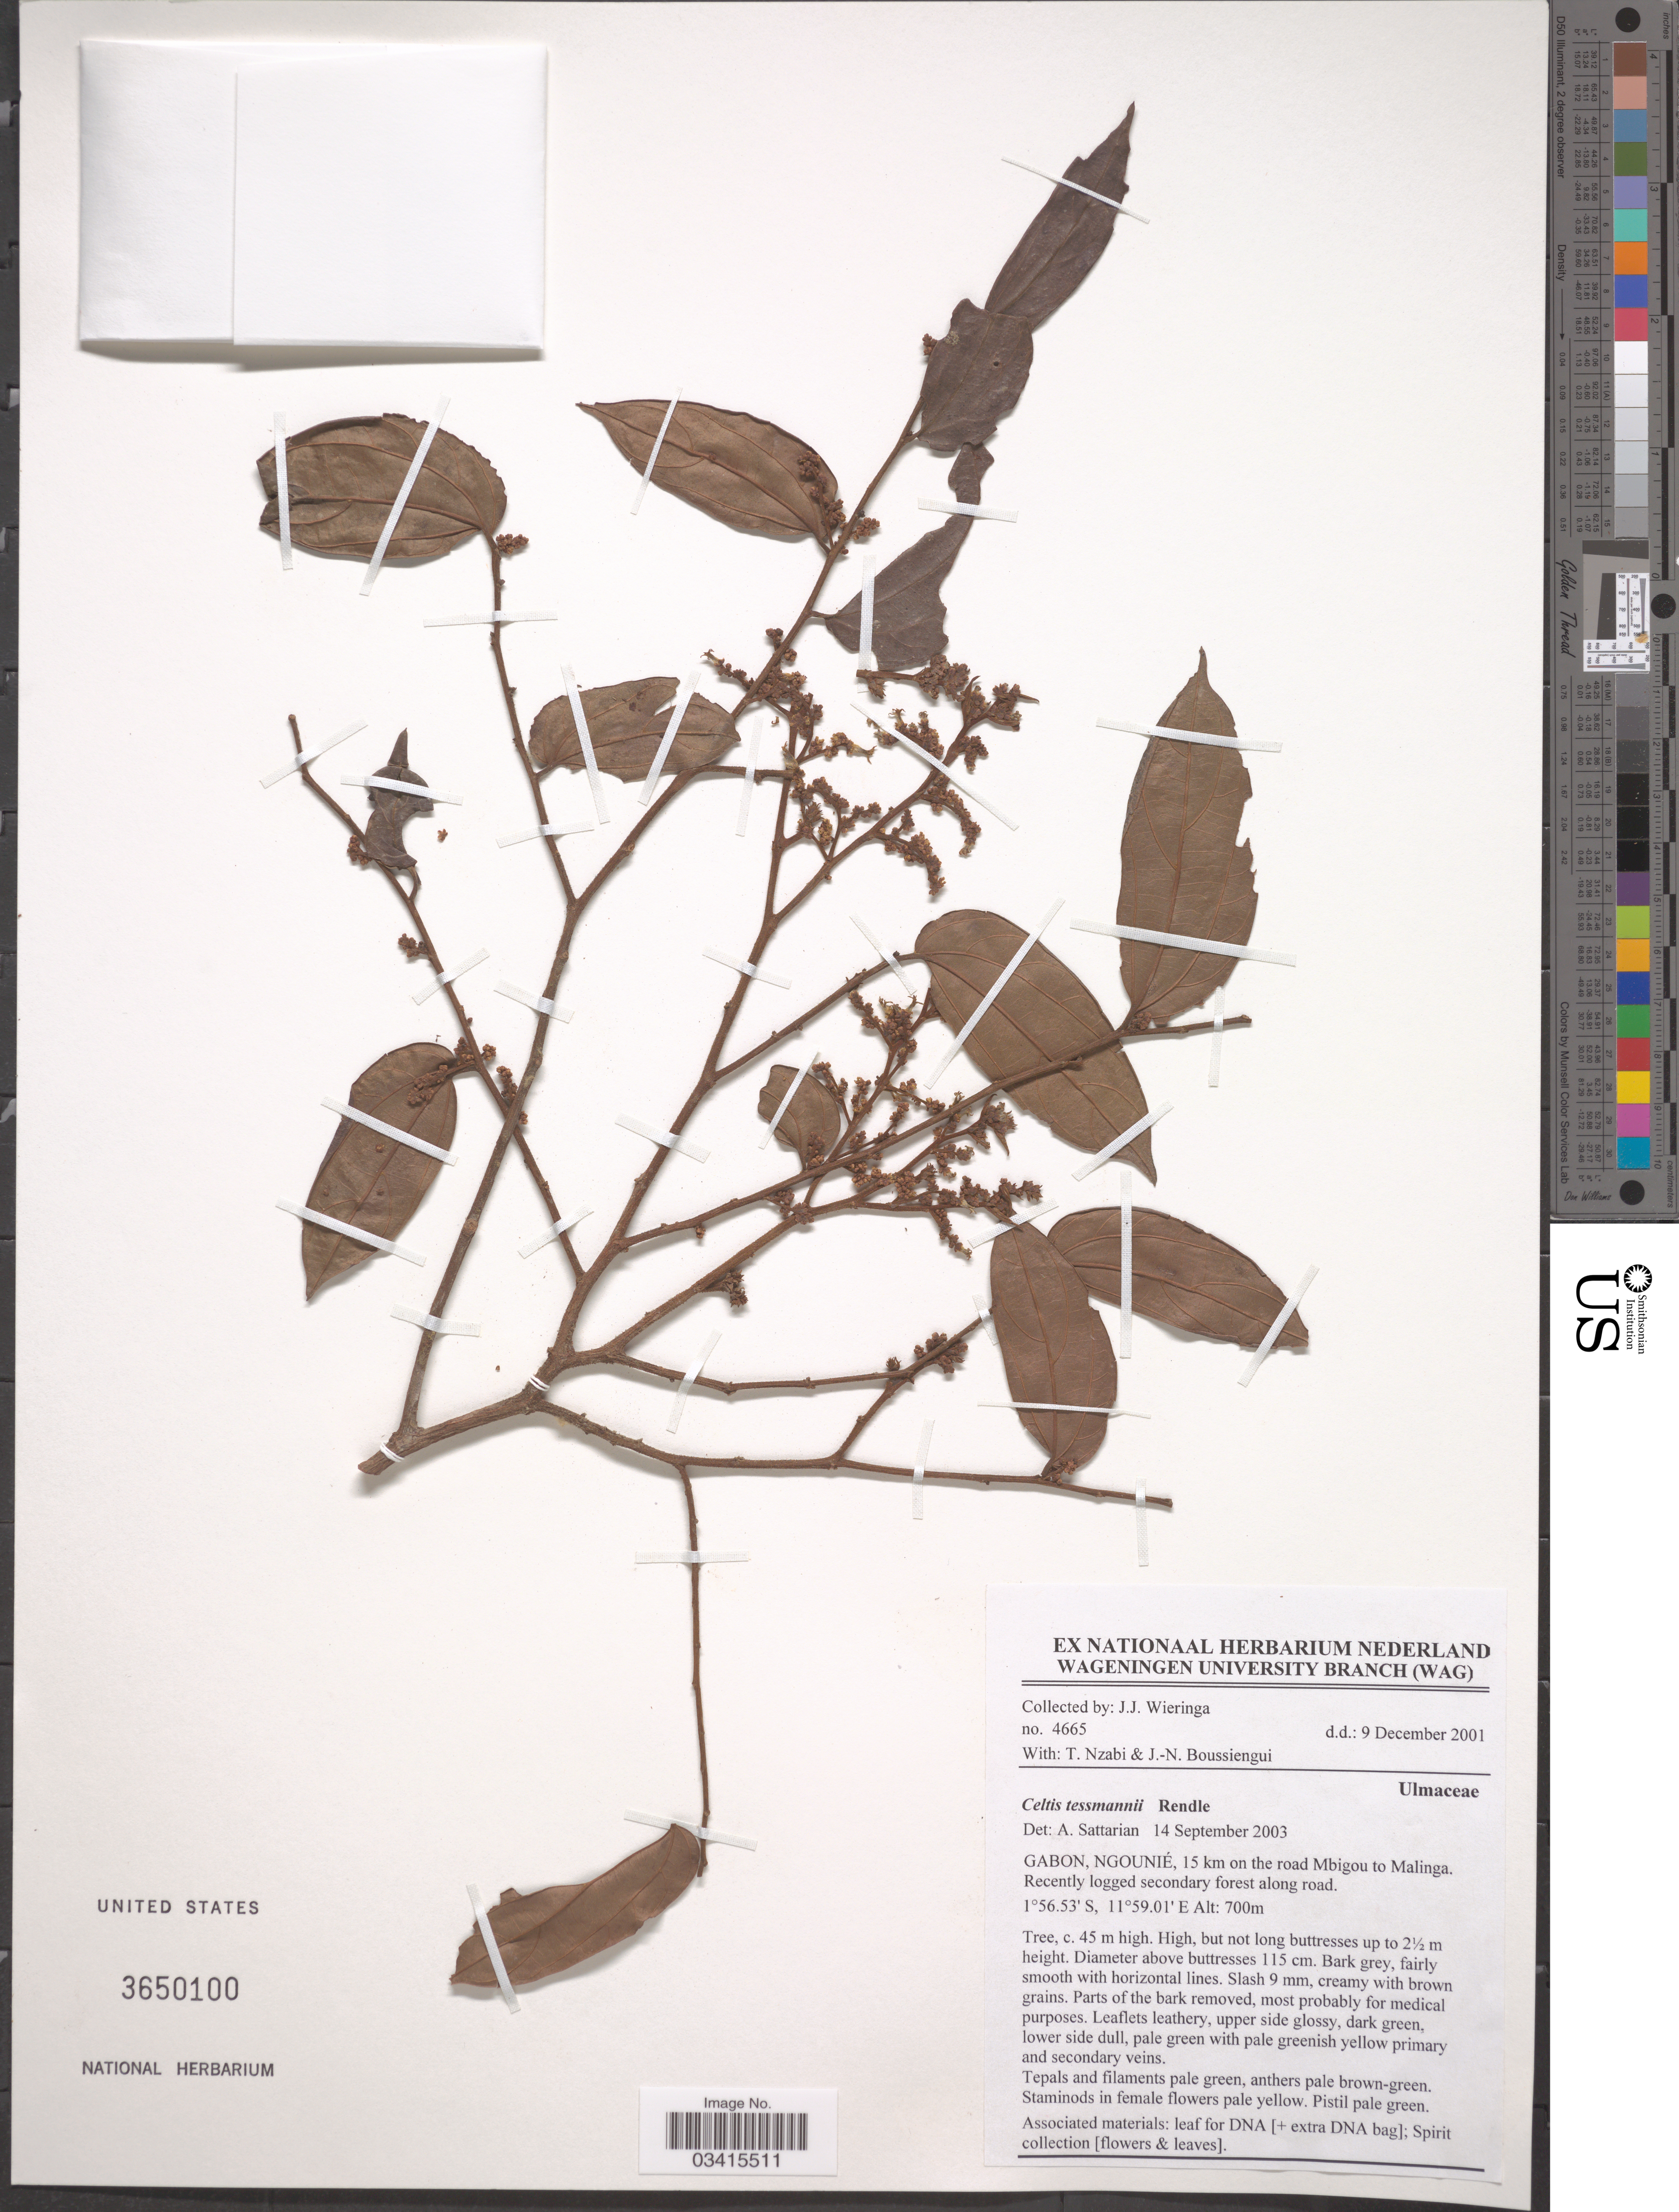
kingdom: Plantae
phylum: Tracheophyta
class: Magnoliopsida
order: Rosales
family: Cannabaceae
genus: Celtis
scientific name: Celtis tessmannii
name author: Rendle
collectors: J. Wieringa, T. Nzabi & J. Boussiengui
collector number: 4665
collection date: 2001-12-09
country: Gabon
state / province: Ngounie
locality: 15 km on the road Mbigou to Malinga.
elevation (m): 700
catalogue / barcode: US 3650100